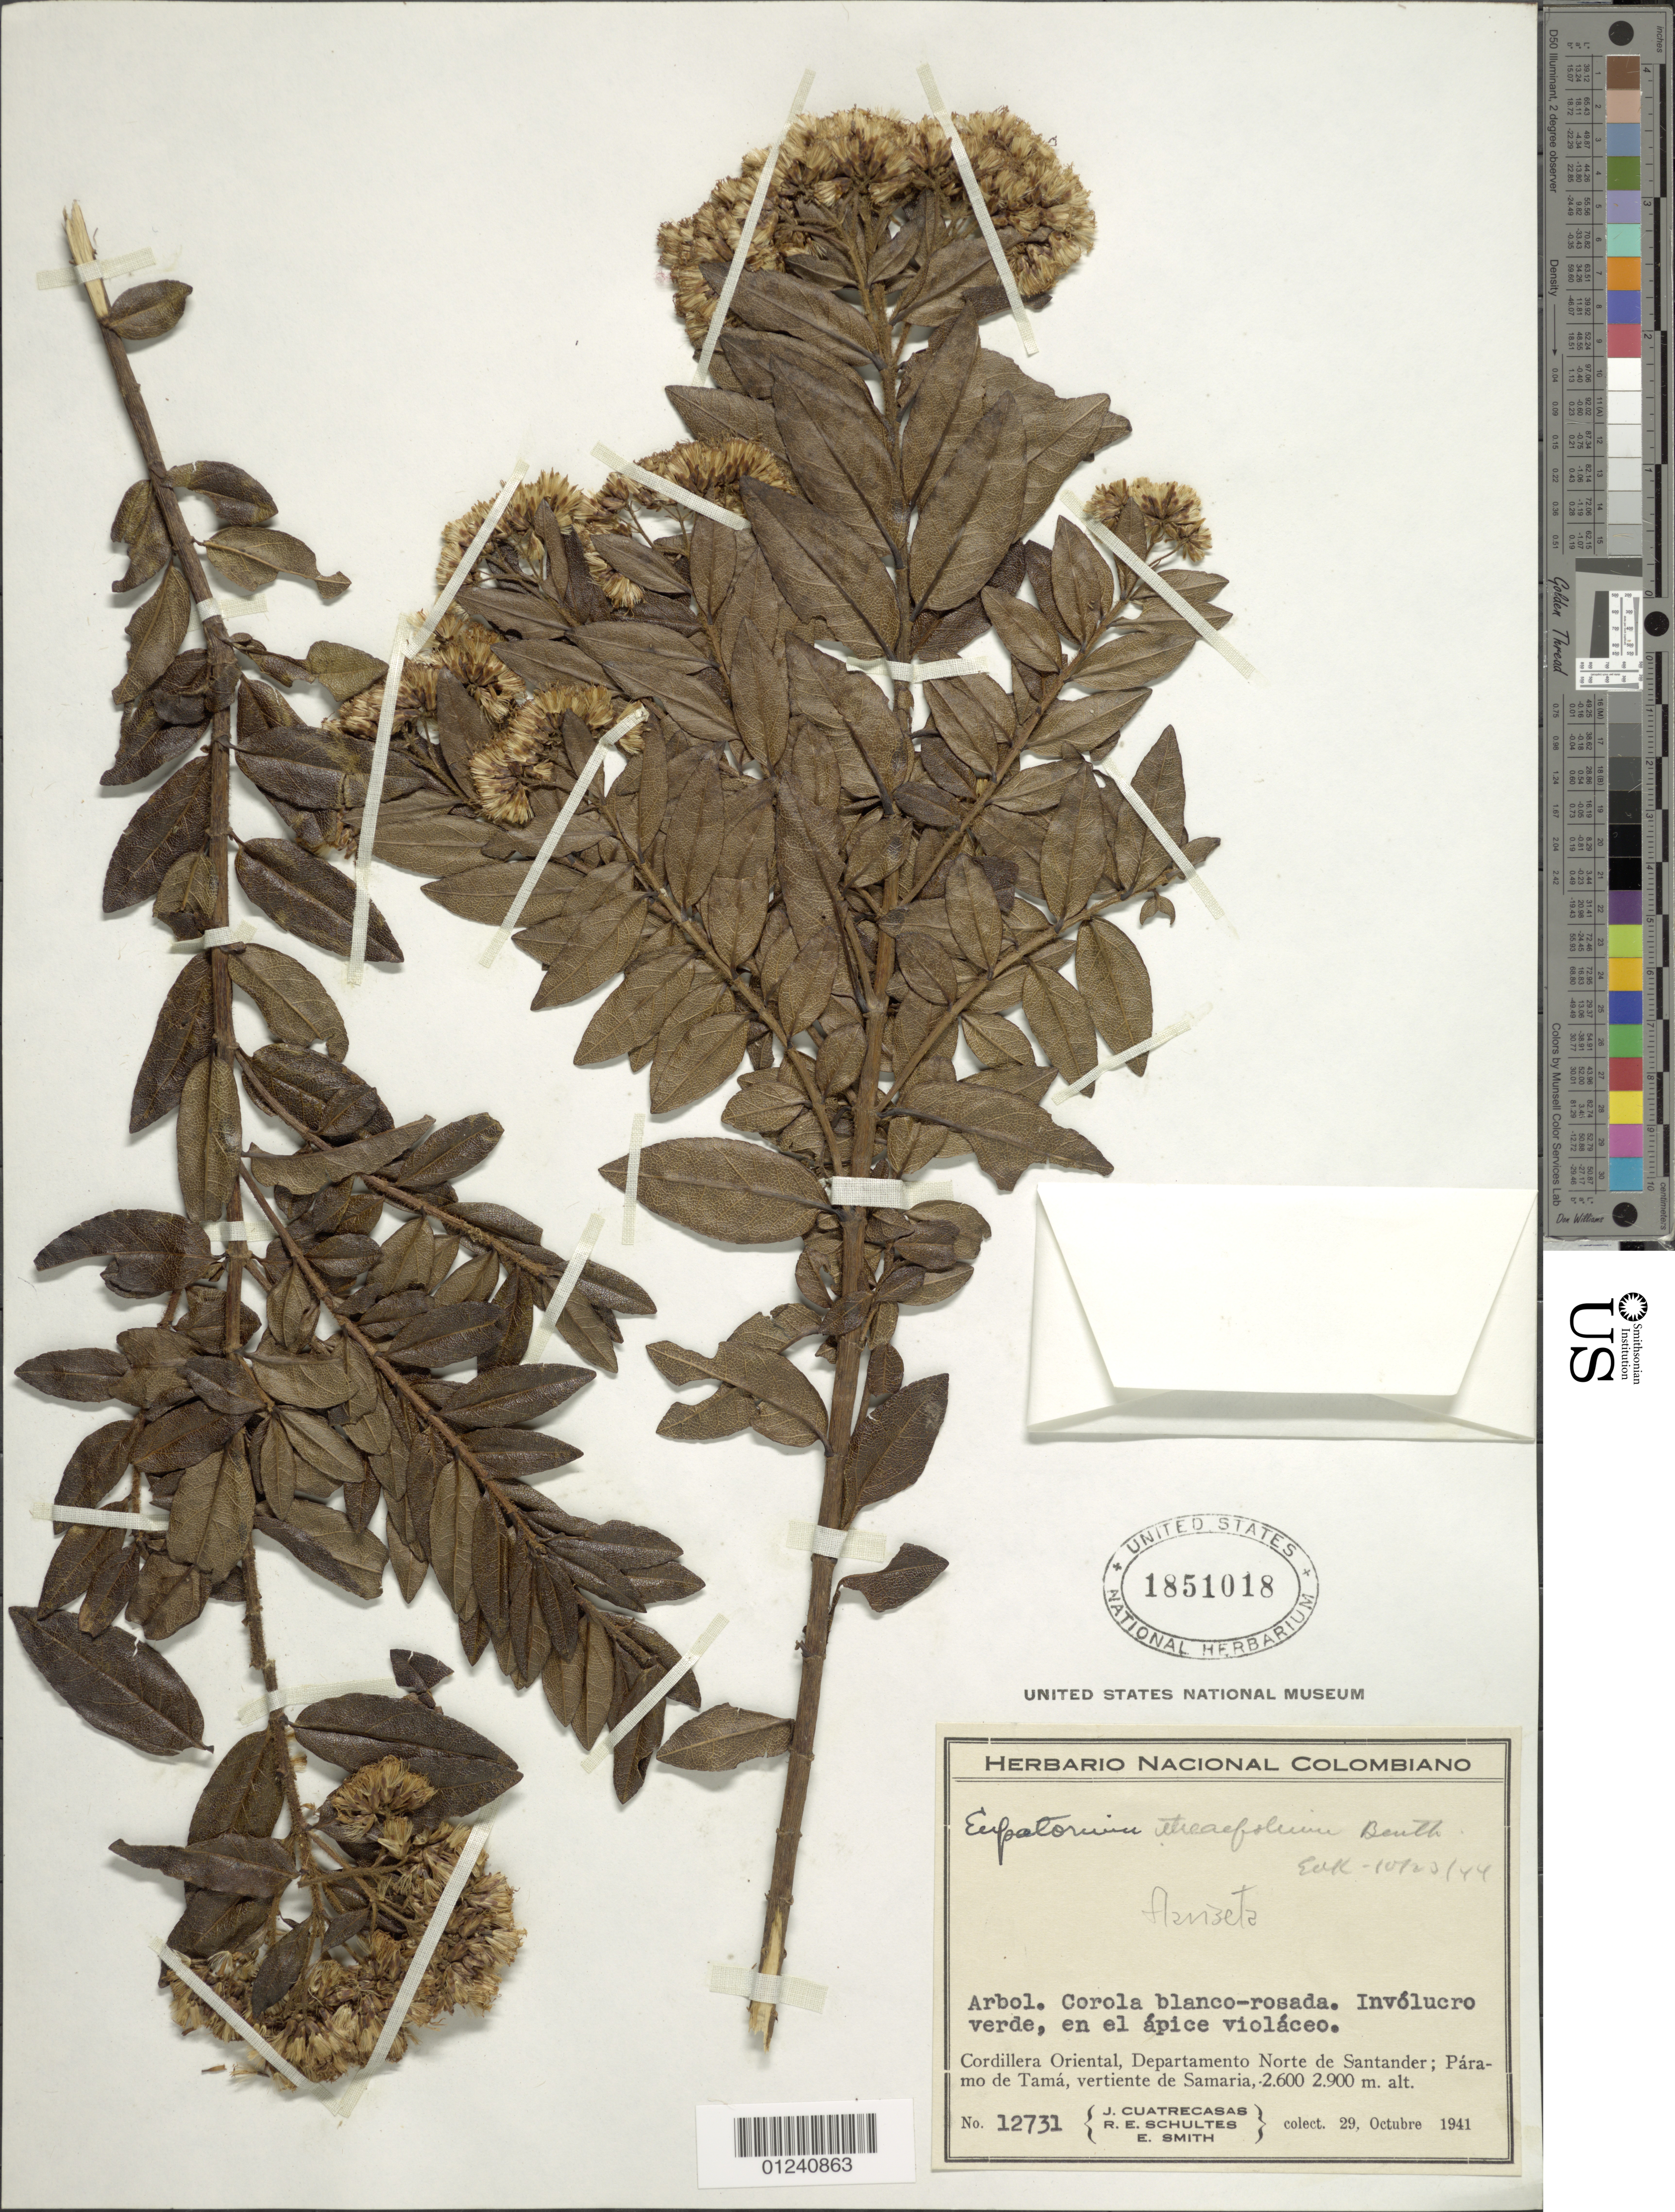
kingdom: Plantae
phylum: Tracheophyta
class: Magnoliopsida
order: Asterales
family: Asteraceae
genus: Ageratina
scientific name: Ageratina theaefolia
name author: (Benth.) R.M. King & H. Rob.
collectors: J. Cuatrecasas, R. E. Schultes & C. E. Smith Jr.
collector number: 12731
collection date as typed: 29-Oct-41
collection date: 1941-10-29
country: Colombia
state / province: Norte de Santander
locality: Cordillera Oriental, Páramo de Tamá, vertiente de Samaria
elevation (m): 2600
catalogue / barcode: US 1851018